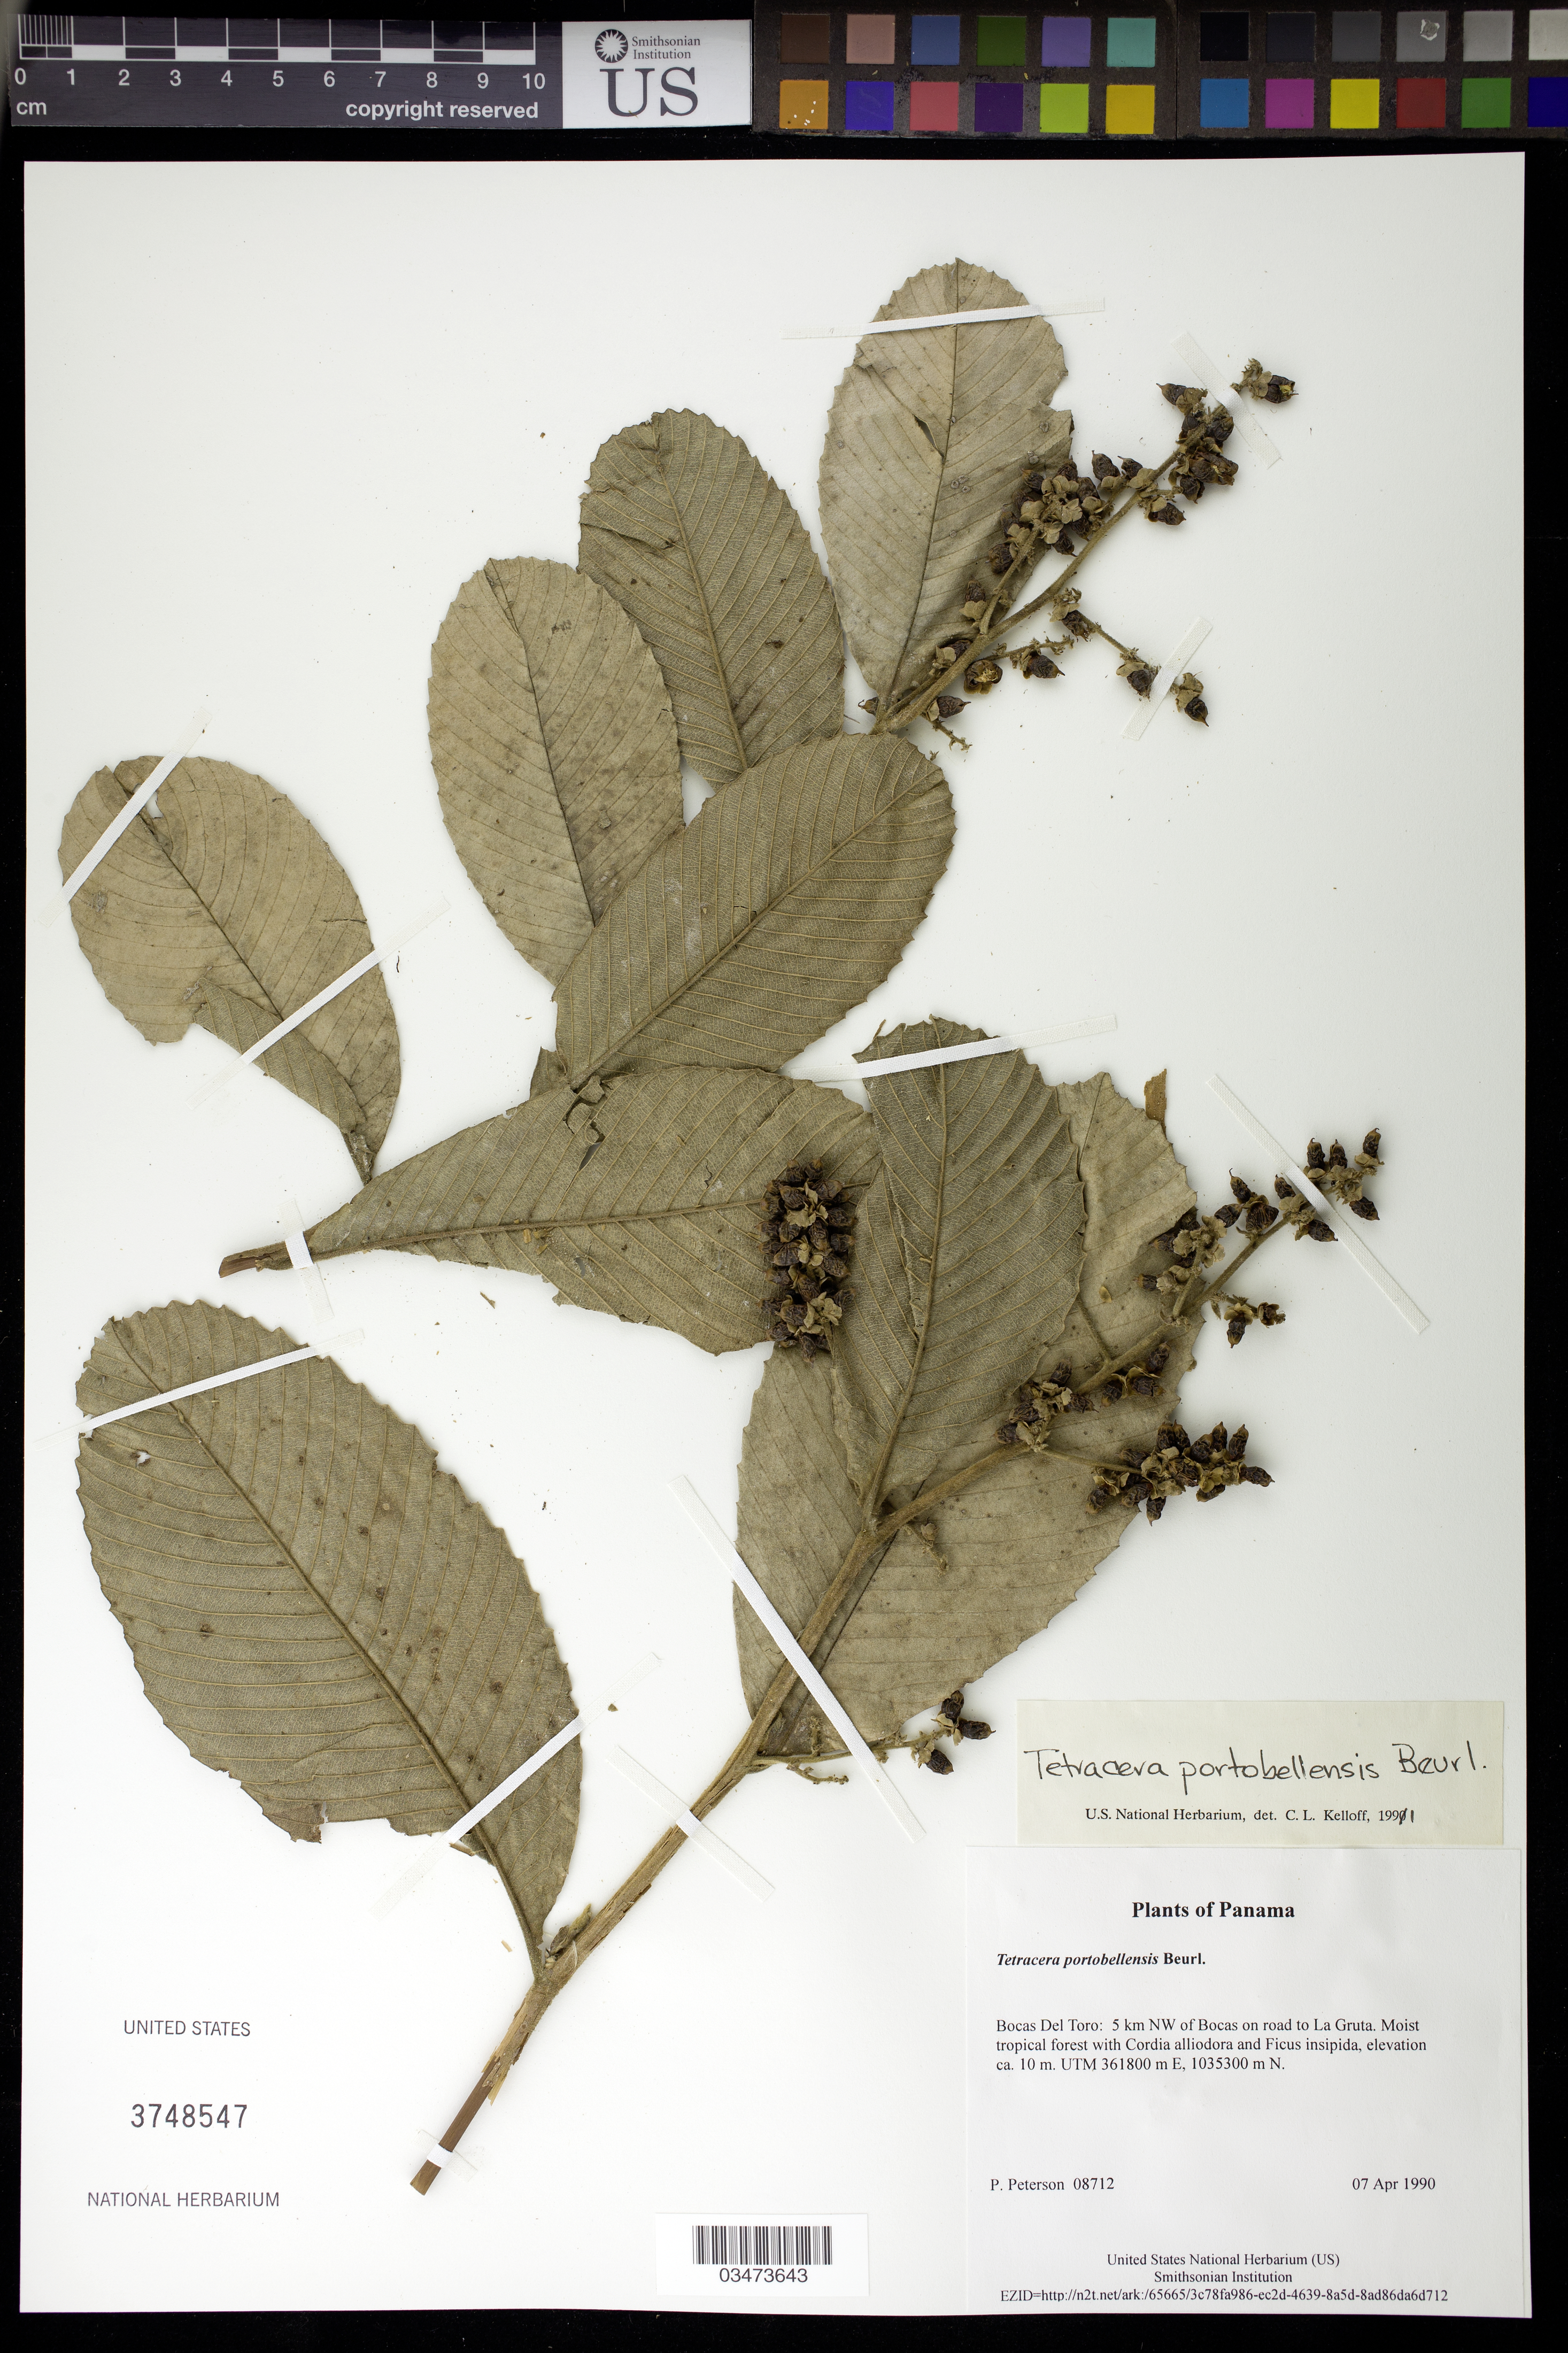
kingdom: Plantae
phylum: Tracheophyta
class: Magnoliopsida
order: Dilleniales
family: Dilleniaceae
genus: Tetracera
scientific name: Tetracera portobellensis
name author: Beurl.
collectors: P. M. Peterson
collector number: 08712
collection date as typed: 07 Apr 1990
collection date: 1990-04-07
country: Panama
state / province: Bocas del Toro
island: Colón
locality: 5 km NW of Bocas on road to La Gruta.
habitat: Moist tropical forest with Cordia alliodora and Ficus insipida, elevation ca. 10 m. UTM 361800 m E, 1035300 m N.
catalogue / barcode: US 3748547